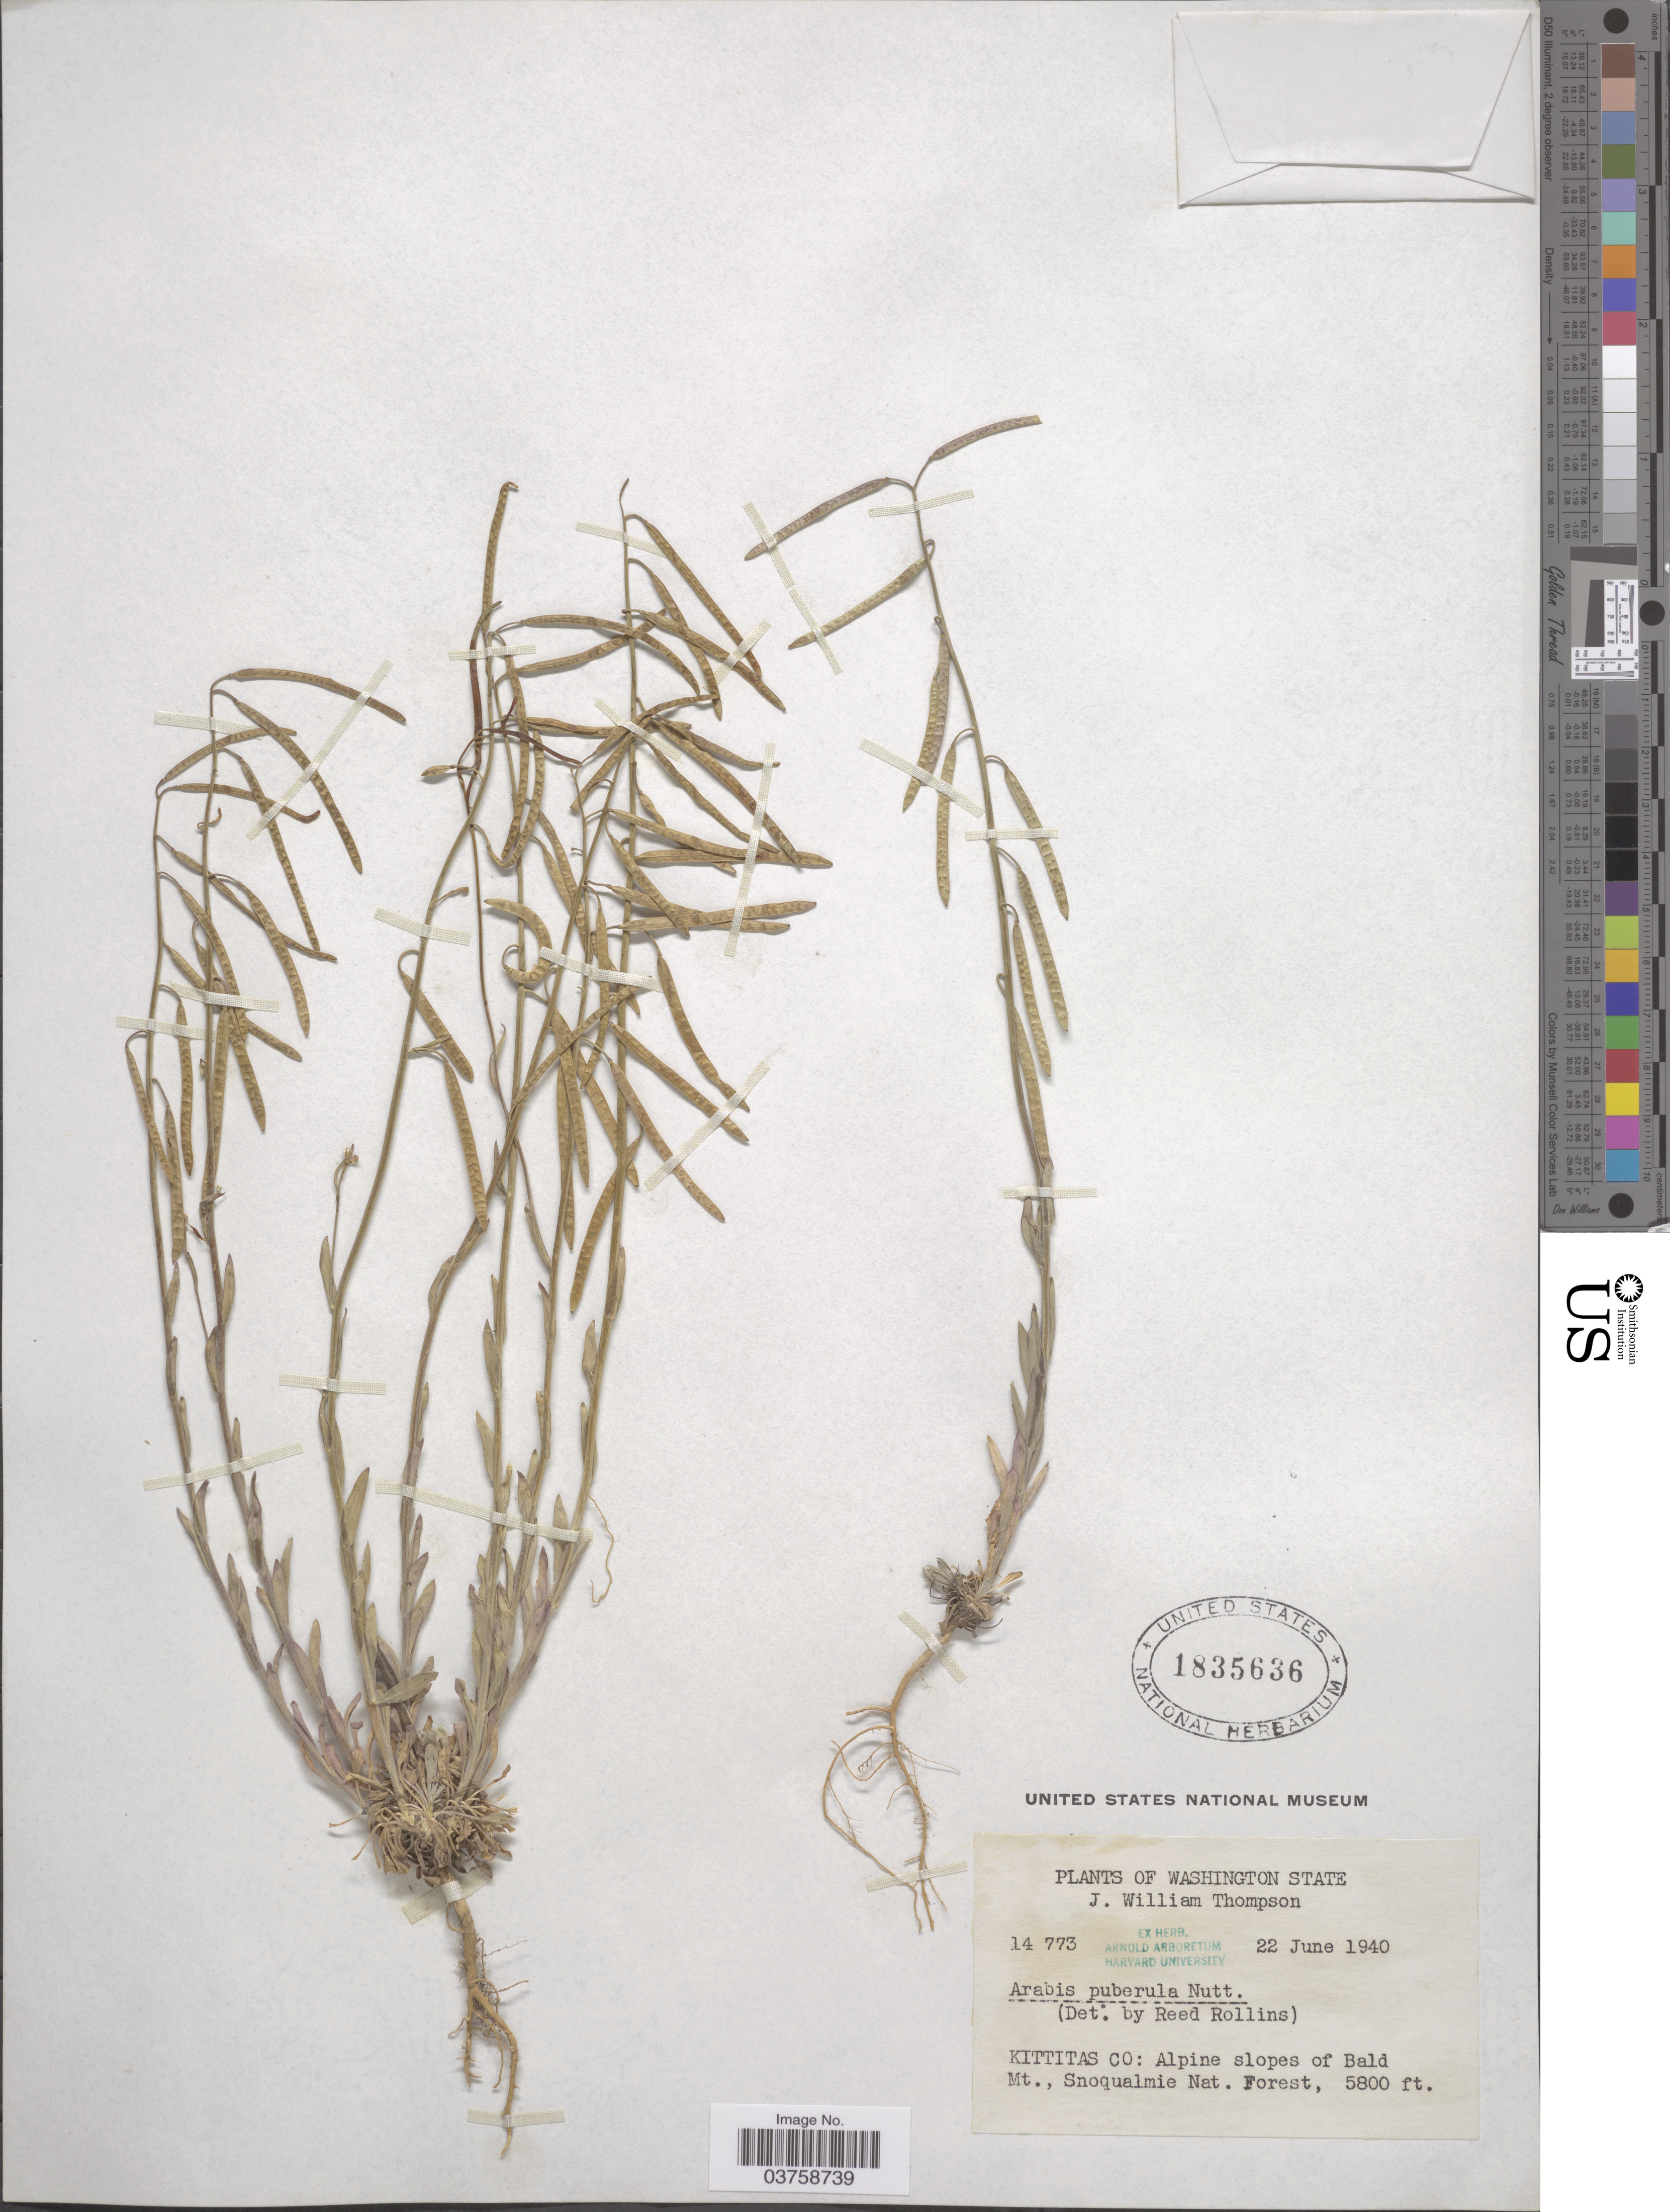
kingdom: Plantae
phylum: Tracheophyta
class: Magnoliopsida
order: Brassicales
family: Brassicaceae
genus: Arabis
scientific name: Arabis puberula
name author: Nutt.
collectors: J. W. Thompson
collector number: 14773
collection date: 1940-06-22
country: United States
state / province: Washington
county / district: Kittitas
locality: Kittitas Co: Alpine slopes of Bald Mt., Snoqualmie Nat. Forest.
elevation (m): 1768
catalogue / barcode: US 1835636